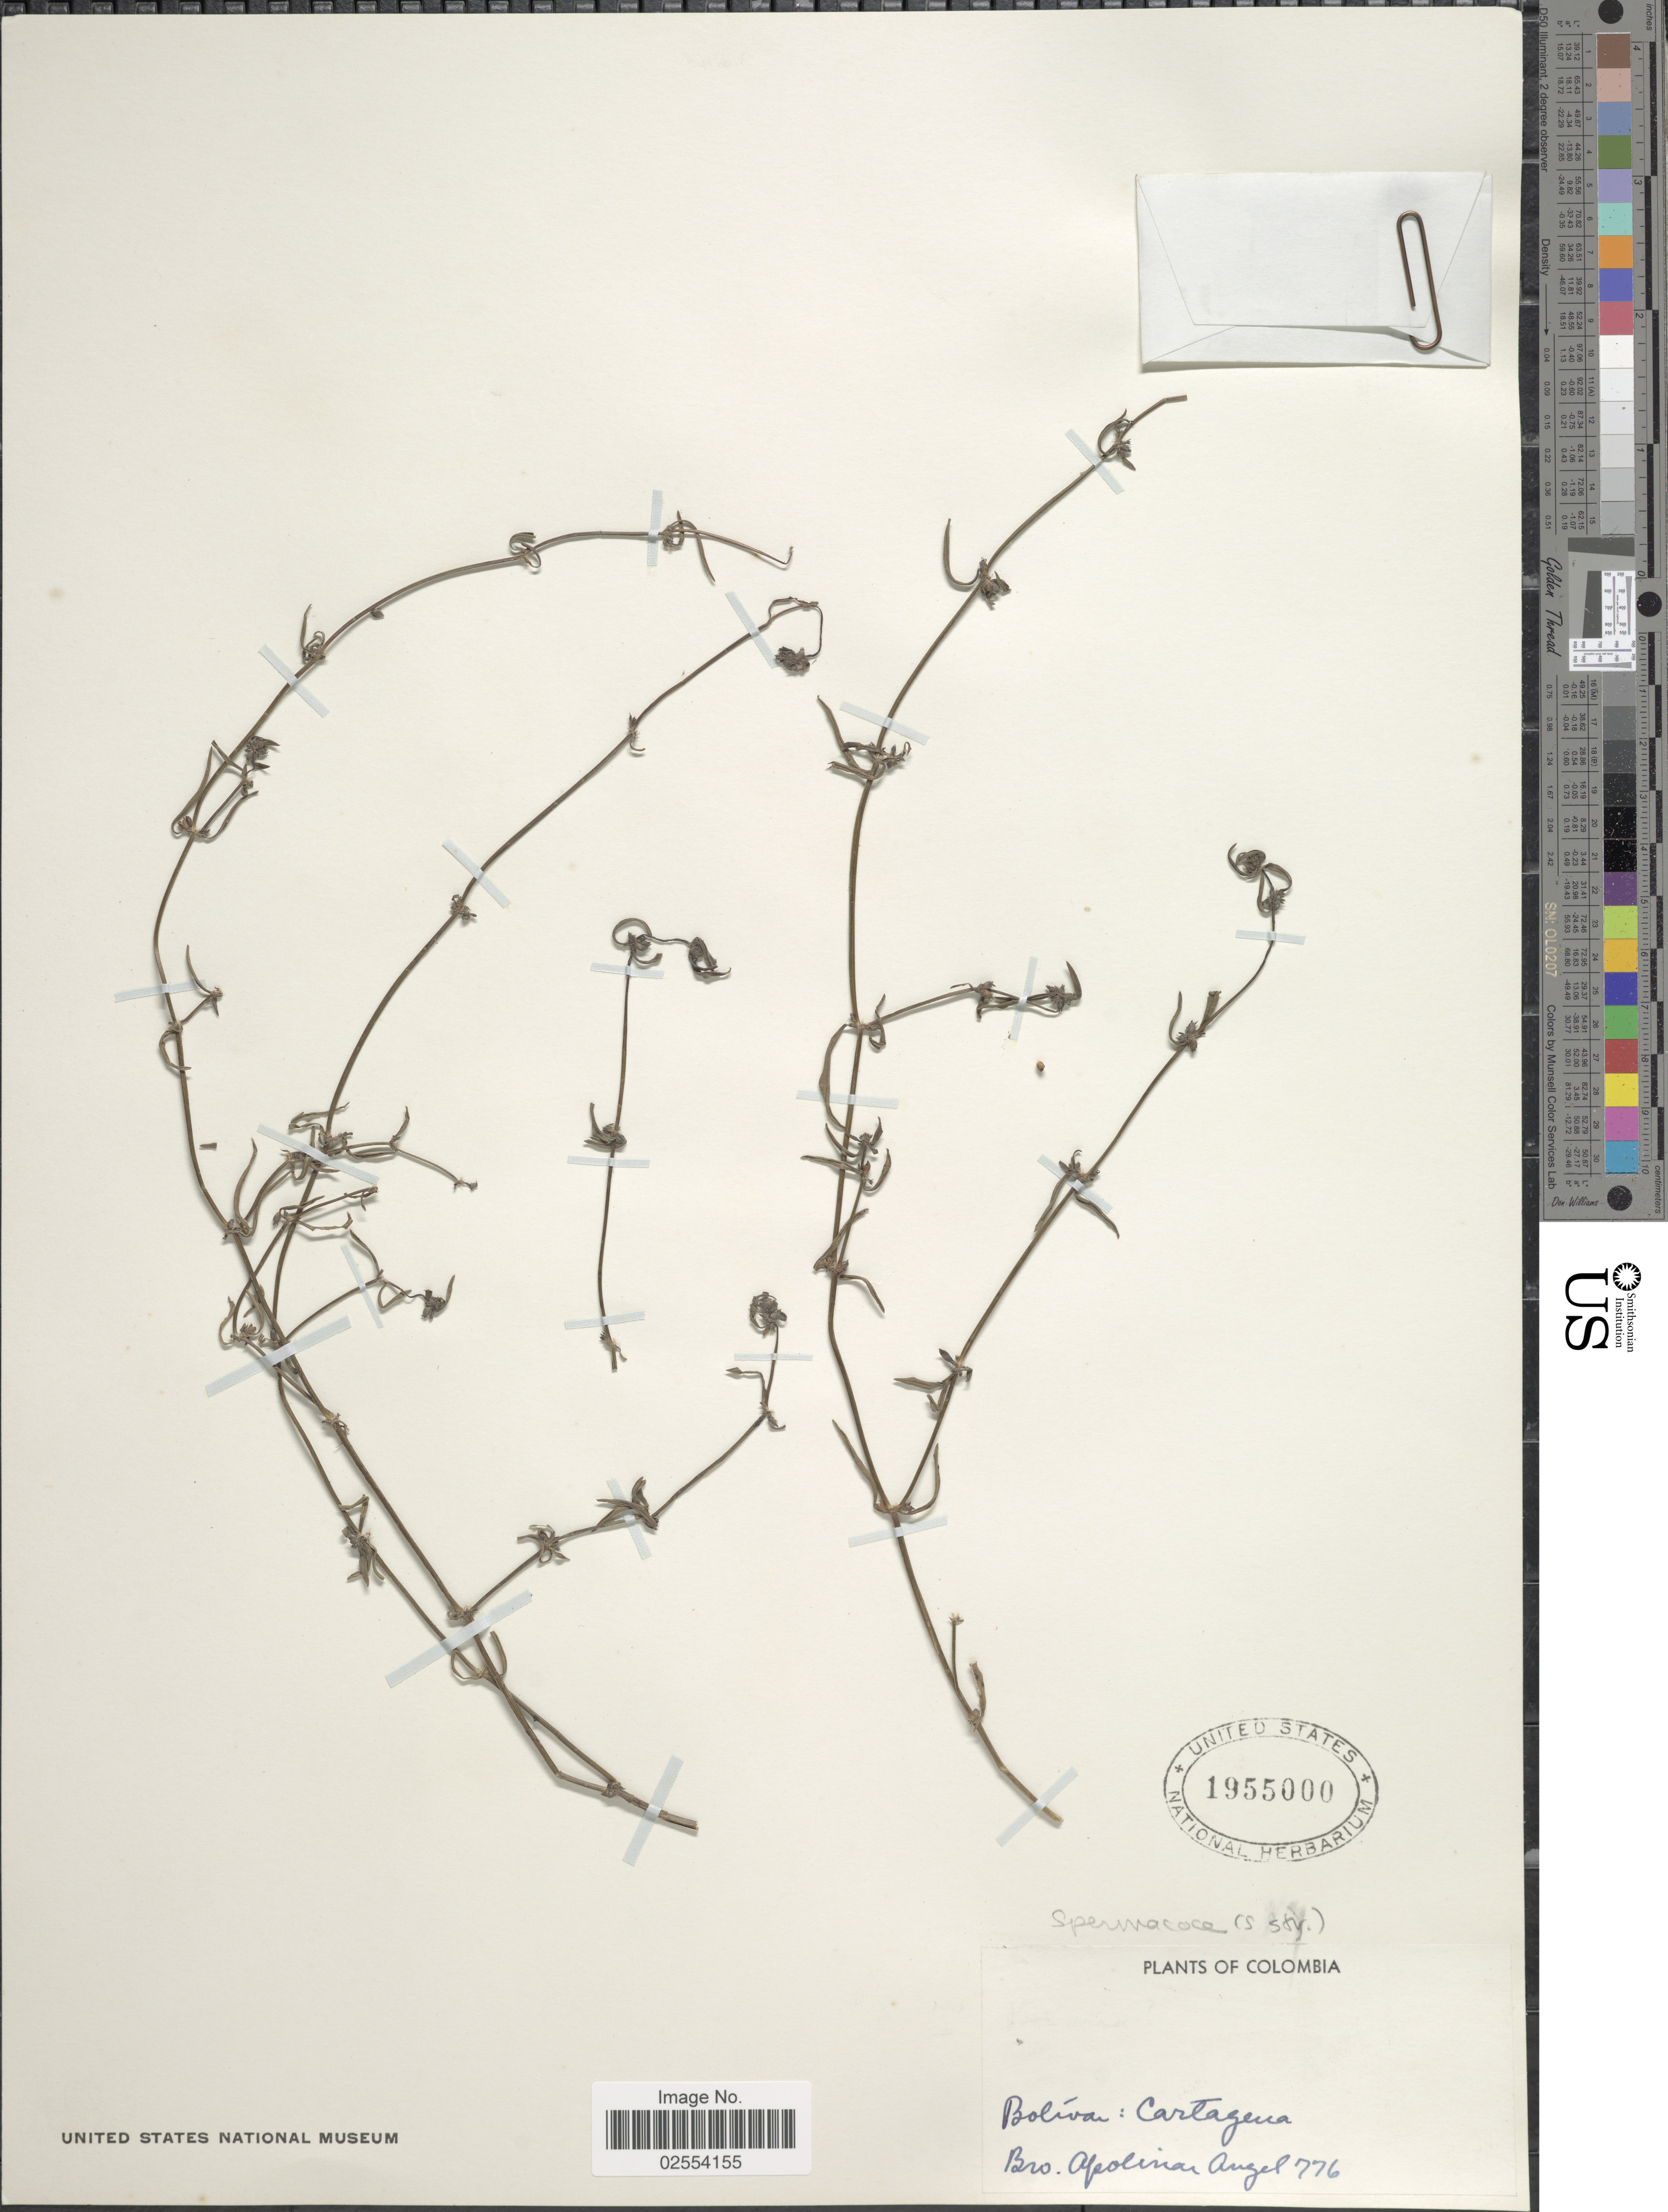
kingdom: Plantae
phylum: Tracheophyta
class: Magnoliopsida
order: Gentianales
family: Rubiaceae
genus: Spermacoce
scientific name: Spermacoce sp.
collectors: B. Apollinar Angel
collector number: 776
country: Colombia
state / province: Bolívar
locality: Cartagena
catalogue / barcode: US 1955000